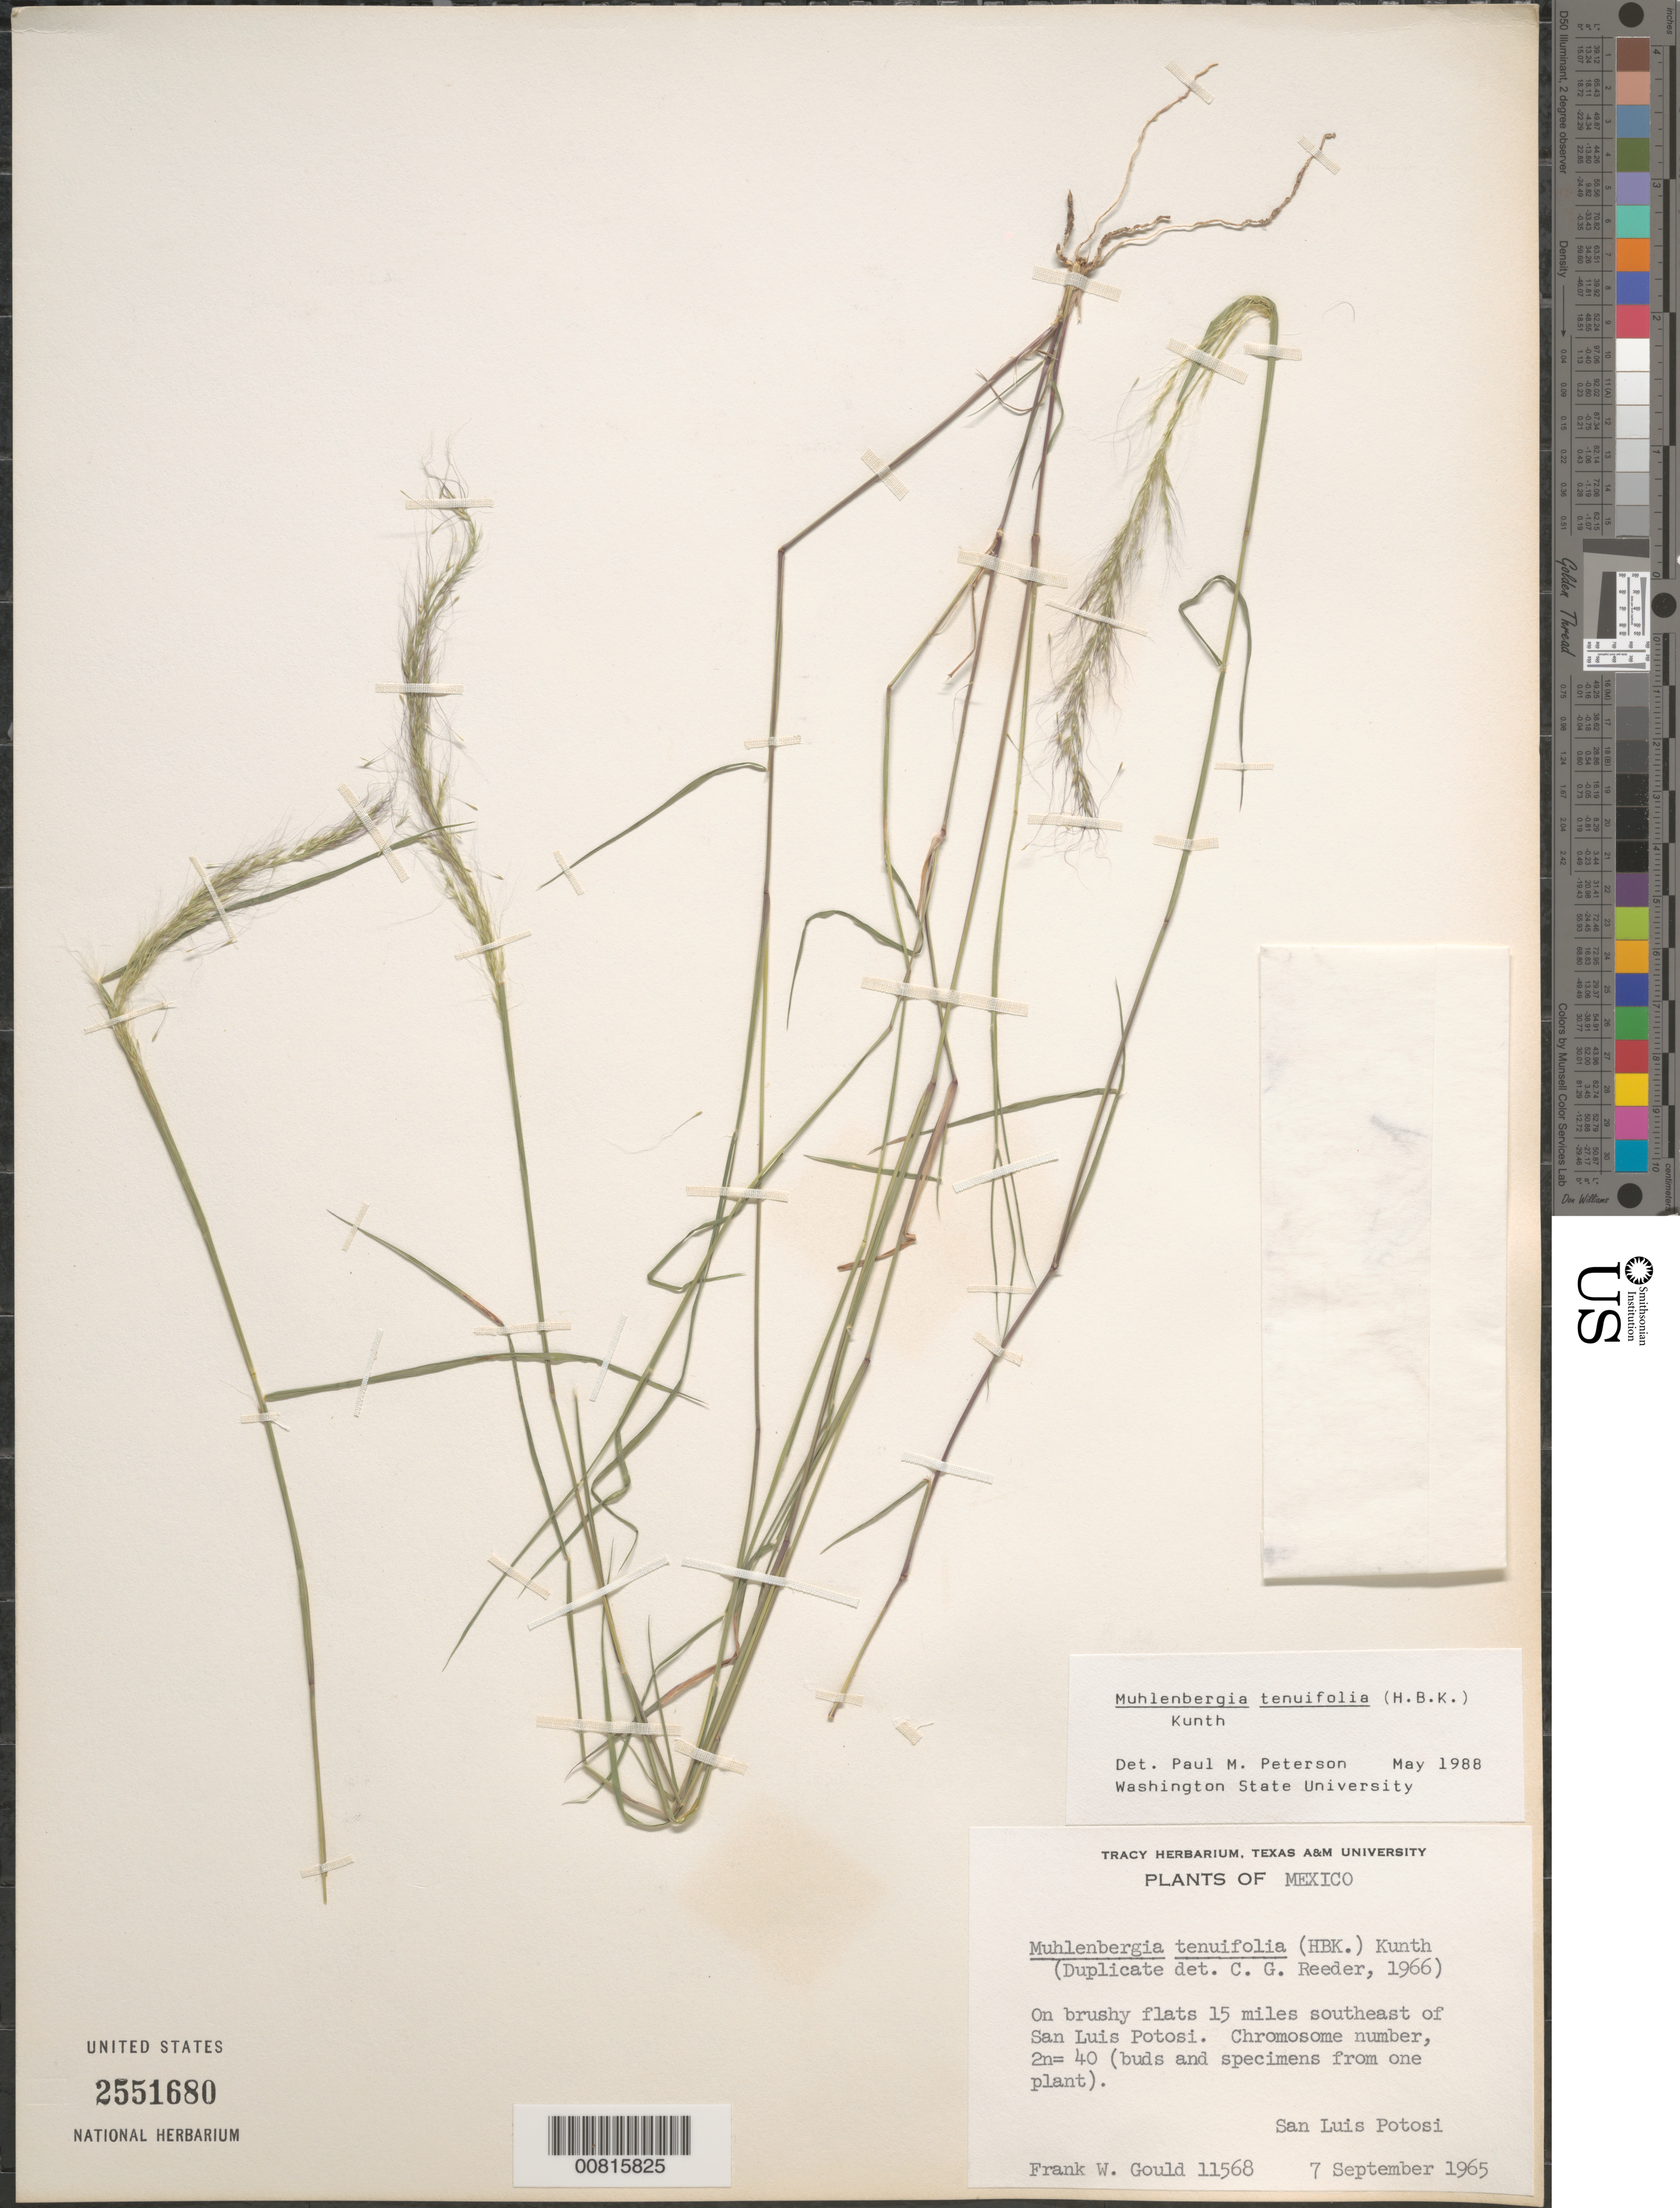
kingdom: Plantae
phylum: Tracheophyta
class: Liliopsida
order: Poales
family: Poaceae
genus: Muhlenbergia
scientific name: Muhlenbergia tenuifolia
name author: (Kunth) Kunth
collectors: F. W. Gould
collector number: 11568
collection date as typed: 07 Sep 1965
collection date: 1965-09-07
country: Mexico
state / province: San Luis Potosi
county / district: San Luis Potosi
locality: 15 mi SE of San Luis Potosí, mpio. San Luis Potosí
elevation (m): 1900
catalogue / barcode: US 2551680